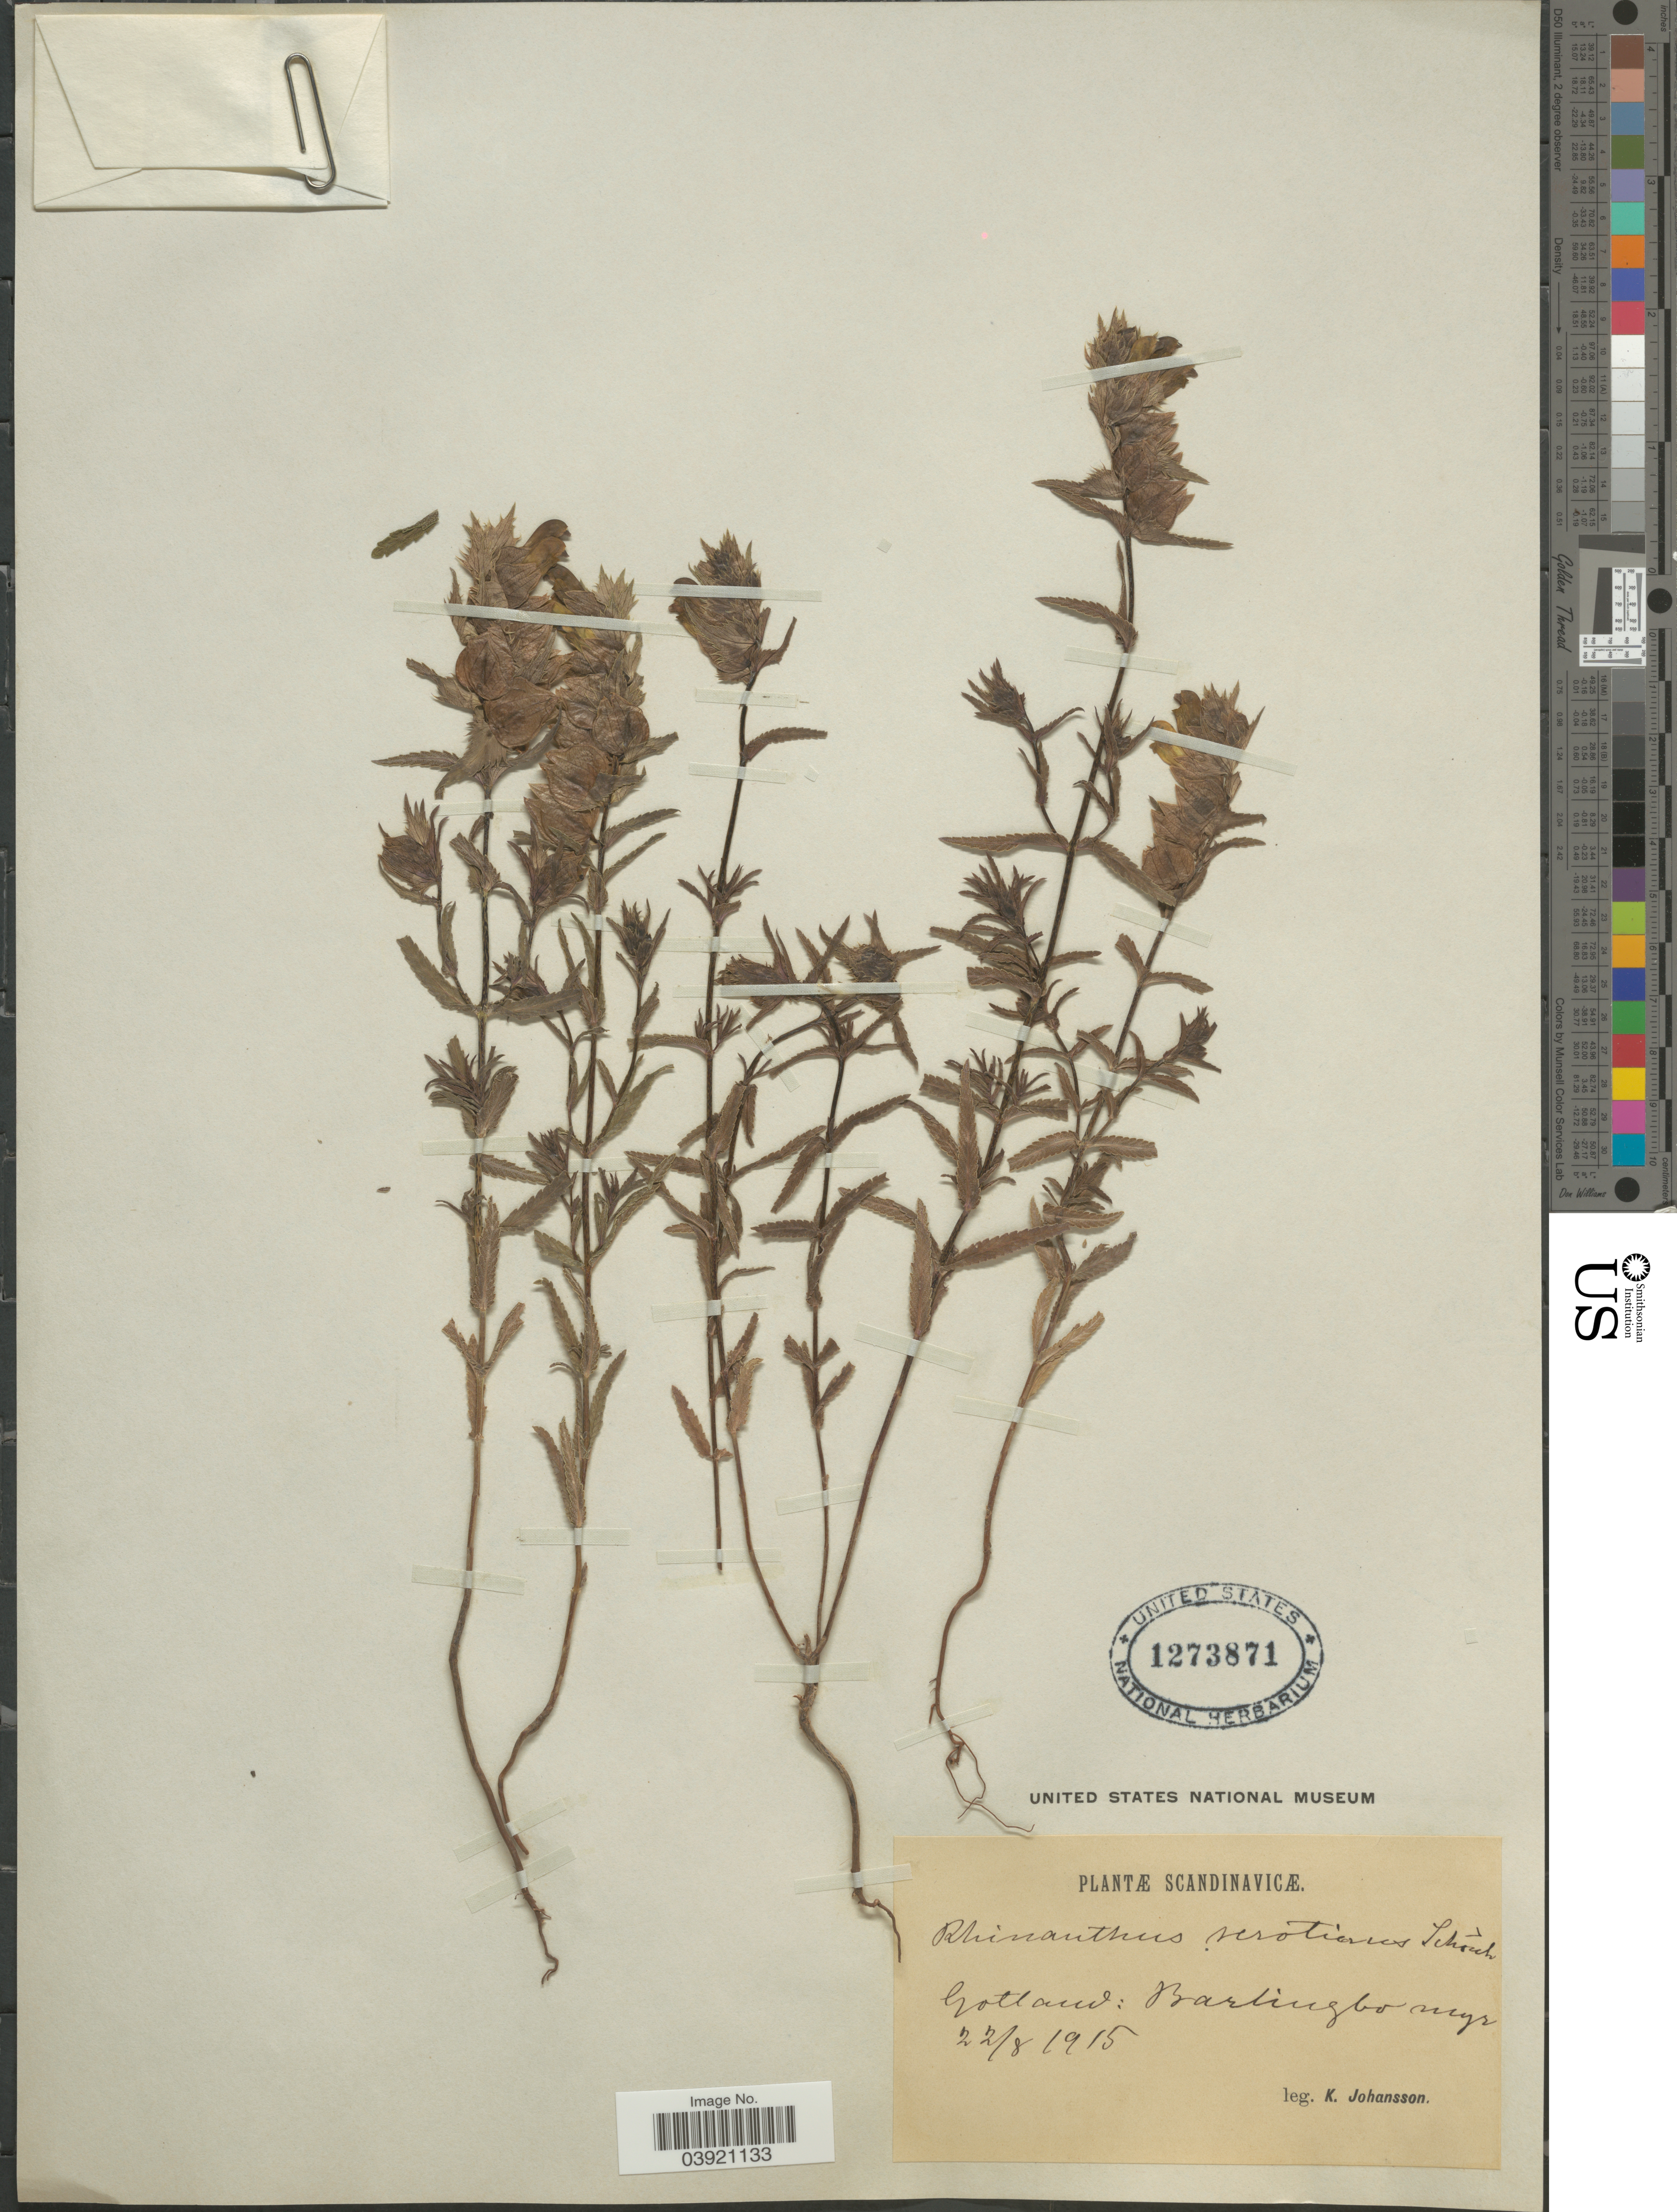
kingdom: Plantae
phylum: Tracheophyta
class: Magnoliopsida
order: Lamiales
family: Orobanchaceae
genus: Rhinanthus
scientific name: Rhinanthus serotinus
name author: (Schönh.) Oborny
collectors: K. Johansson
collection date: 1915-08-22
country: Sweden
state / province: Gotland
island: Gotland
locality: Scandinavicæ. Gotland: Barlingbo myr.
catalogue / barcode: US 12738781